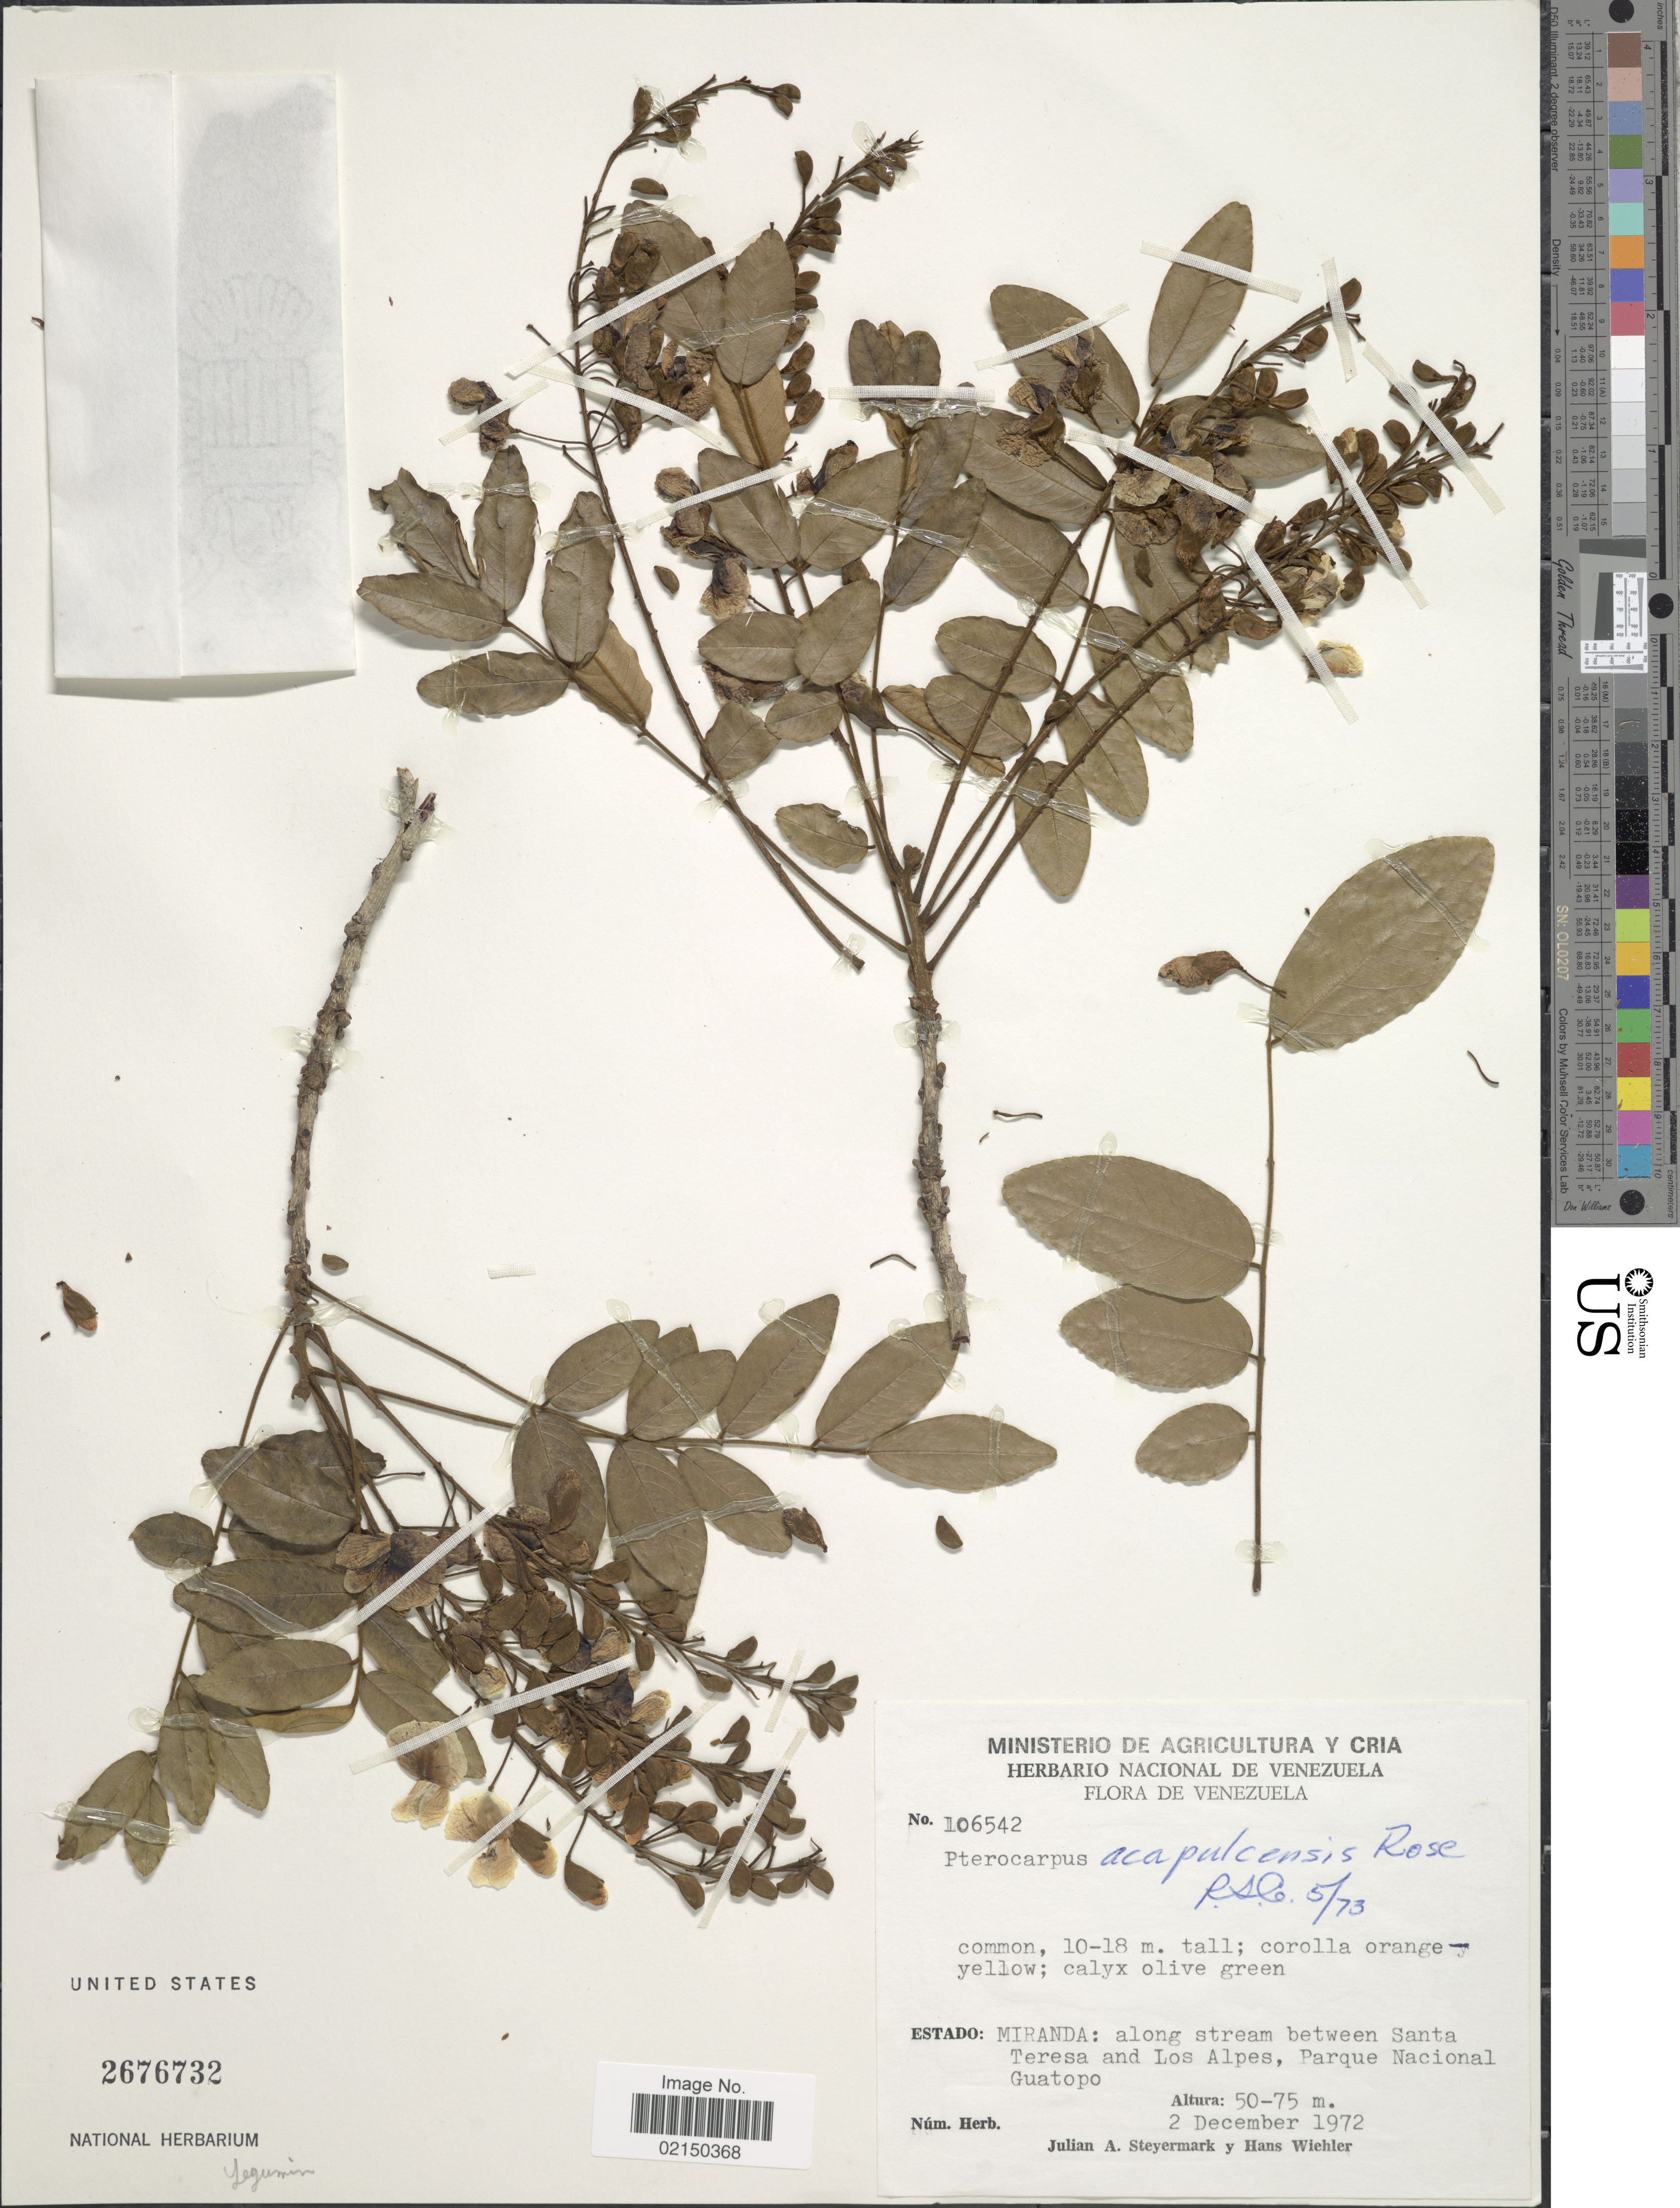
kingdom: Plantae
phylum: Tracheophyta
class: Magnoliopsida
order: Fabales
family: Fabaceae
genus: Pterocarpus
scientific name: Pterocarpus acapulcensis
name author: Rose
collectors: J. Steyermark & H. J. Wiehler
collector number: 106542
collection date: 1972-12-02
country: Venezuela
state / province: Miranda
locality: Along stream between Santa Teresa and Los Alpes, Parque Nacional Guatopo.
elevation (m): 50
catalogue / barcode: US 2676732